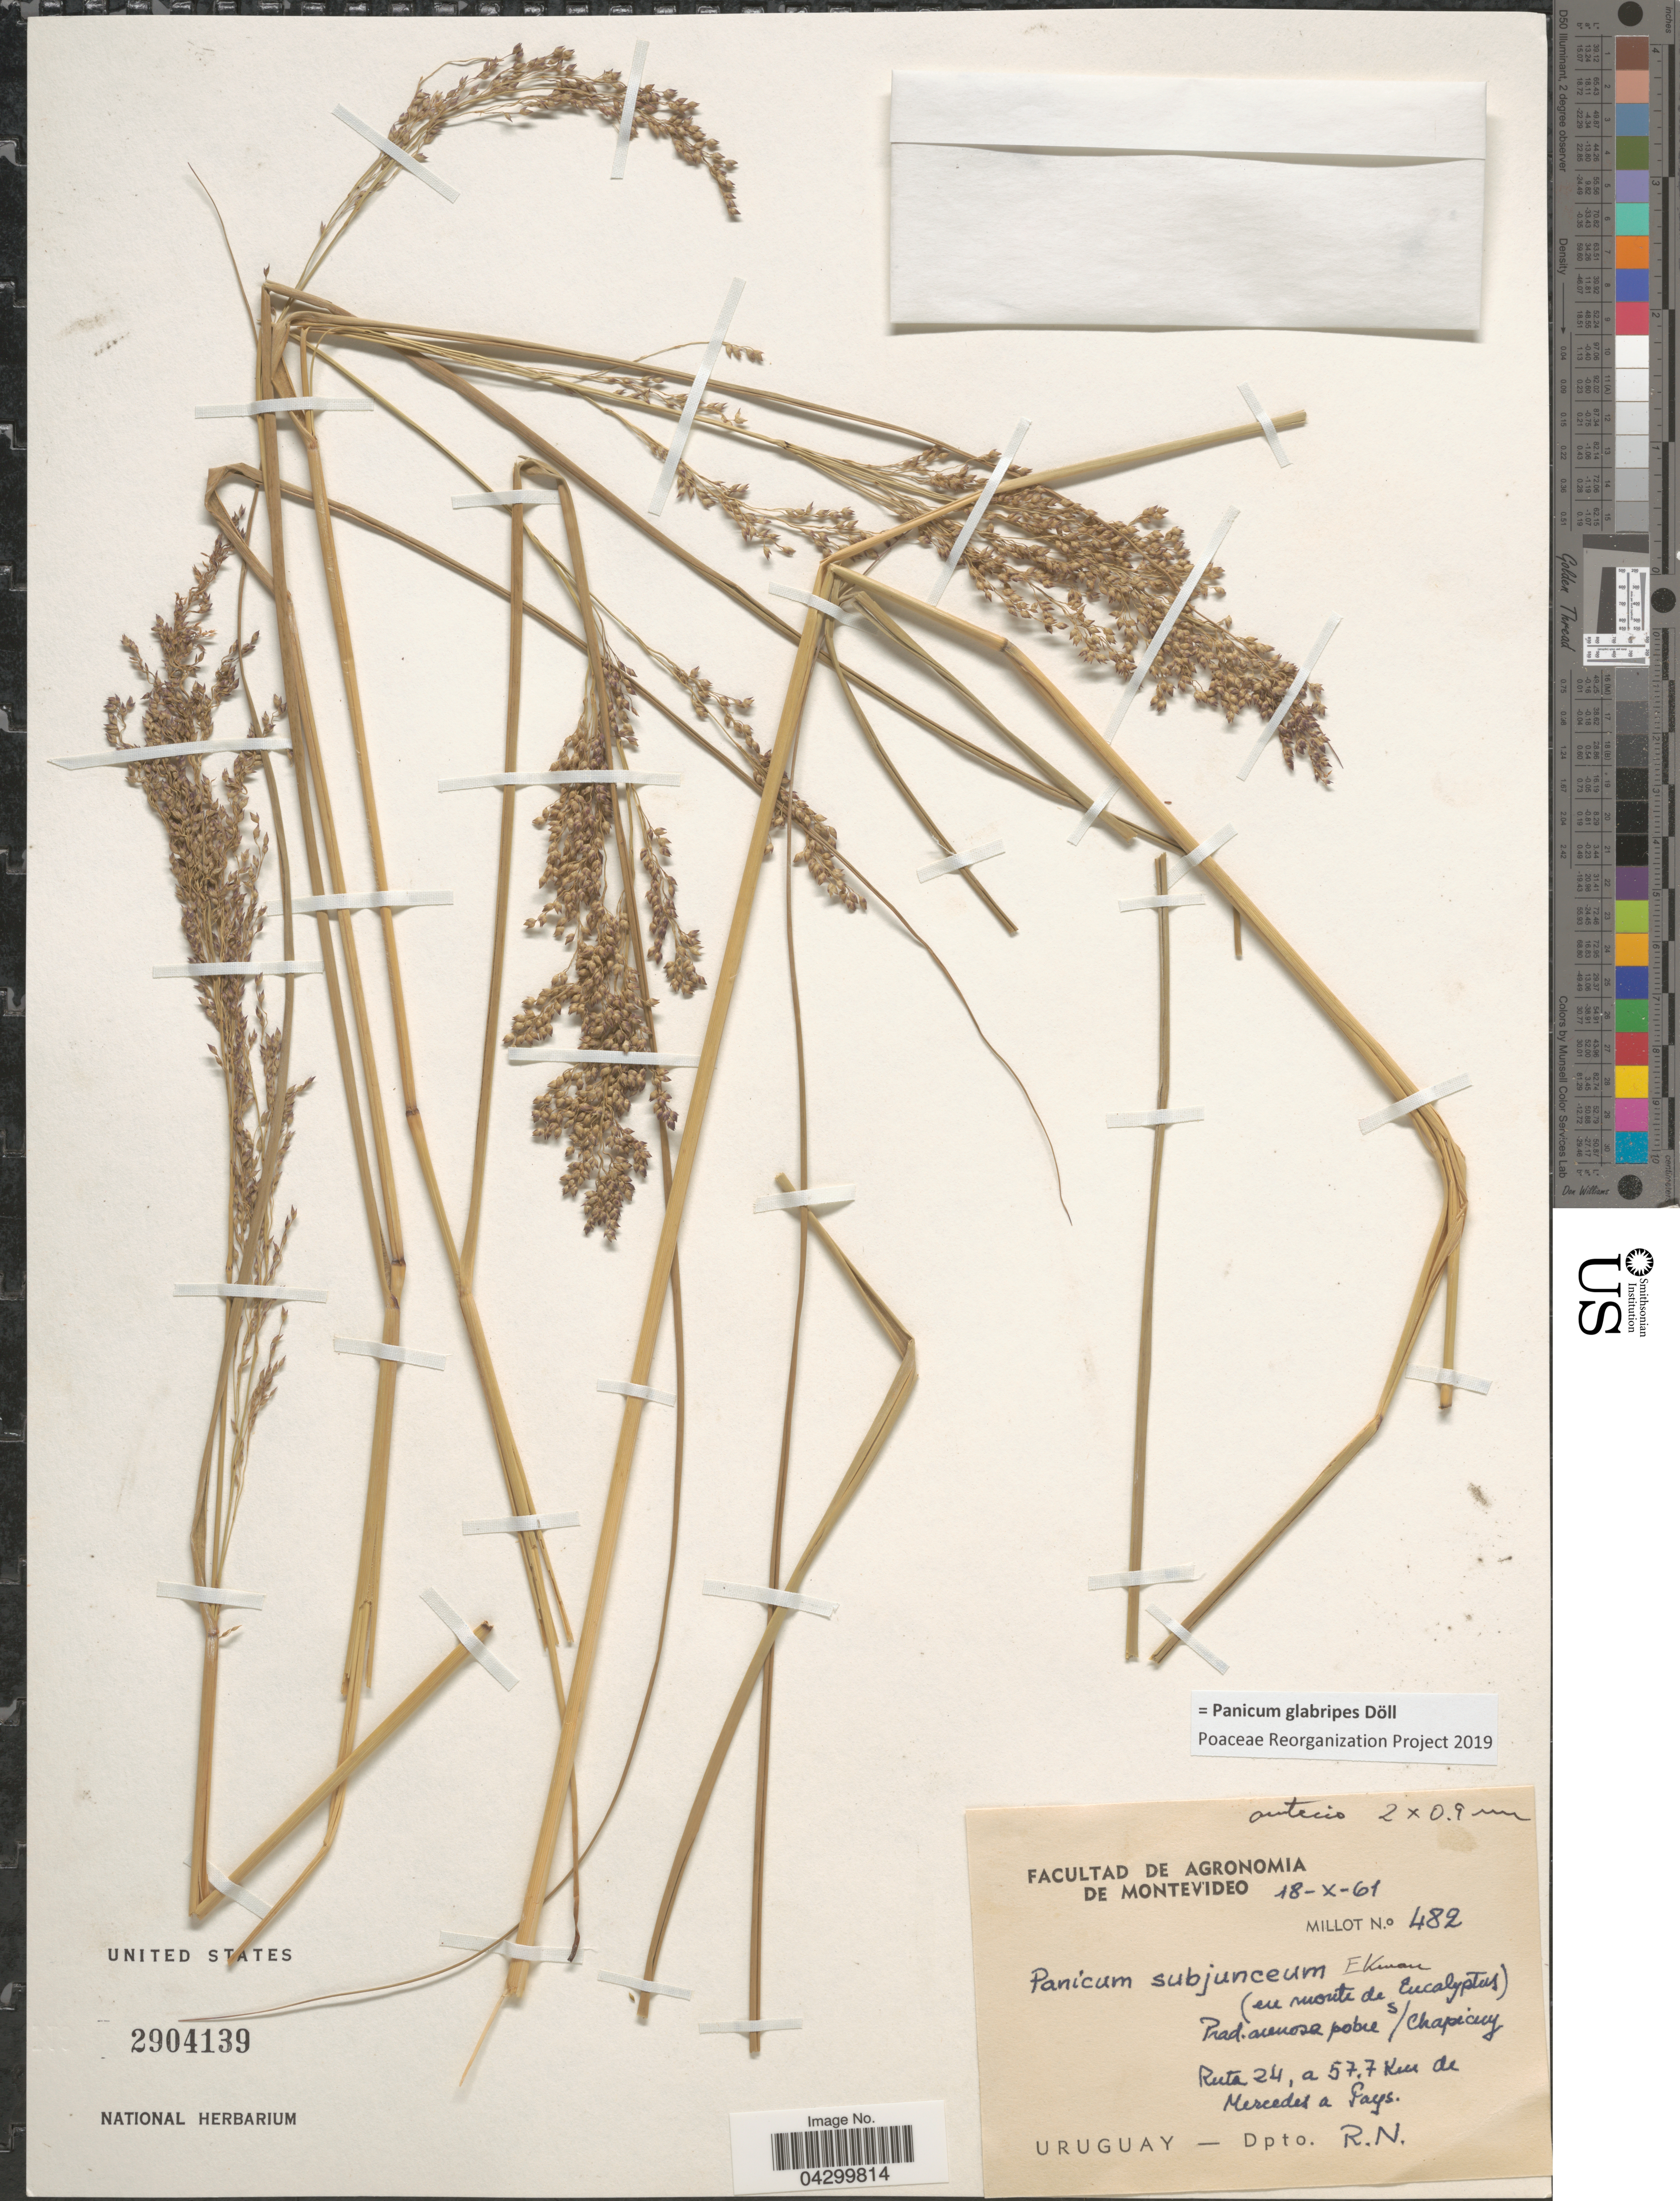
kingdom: Plantae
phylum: Tracheophyta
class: Liliopsida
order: Poales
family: Poaceae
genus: Panicum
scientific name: Panicum glabripes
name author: Döll in Mart.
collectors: -. Millot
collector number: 482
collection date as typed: Transcribed d/m/y: 18/10/61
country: Uruguay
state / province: Rio Negro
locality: Prad. arenosa pobre s/ Chapicuy. Ruta 24, a 57.7 Km de Mercedes a Pays. Depto. R. N.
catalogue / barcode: US 2904139